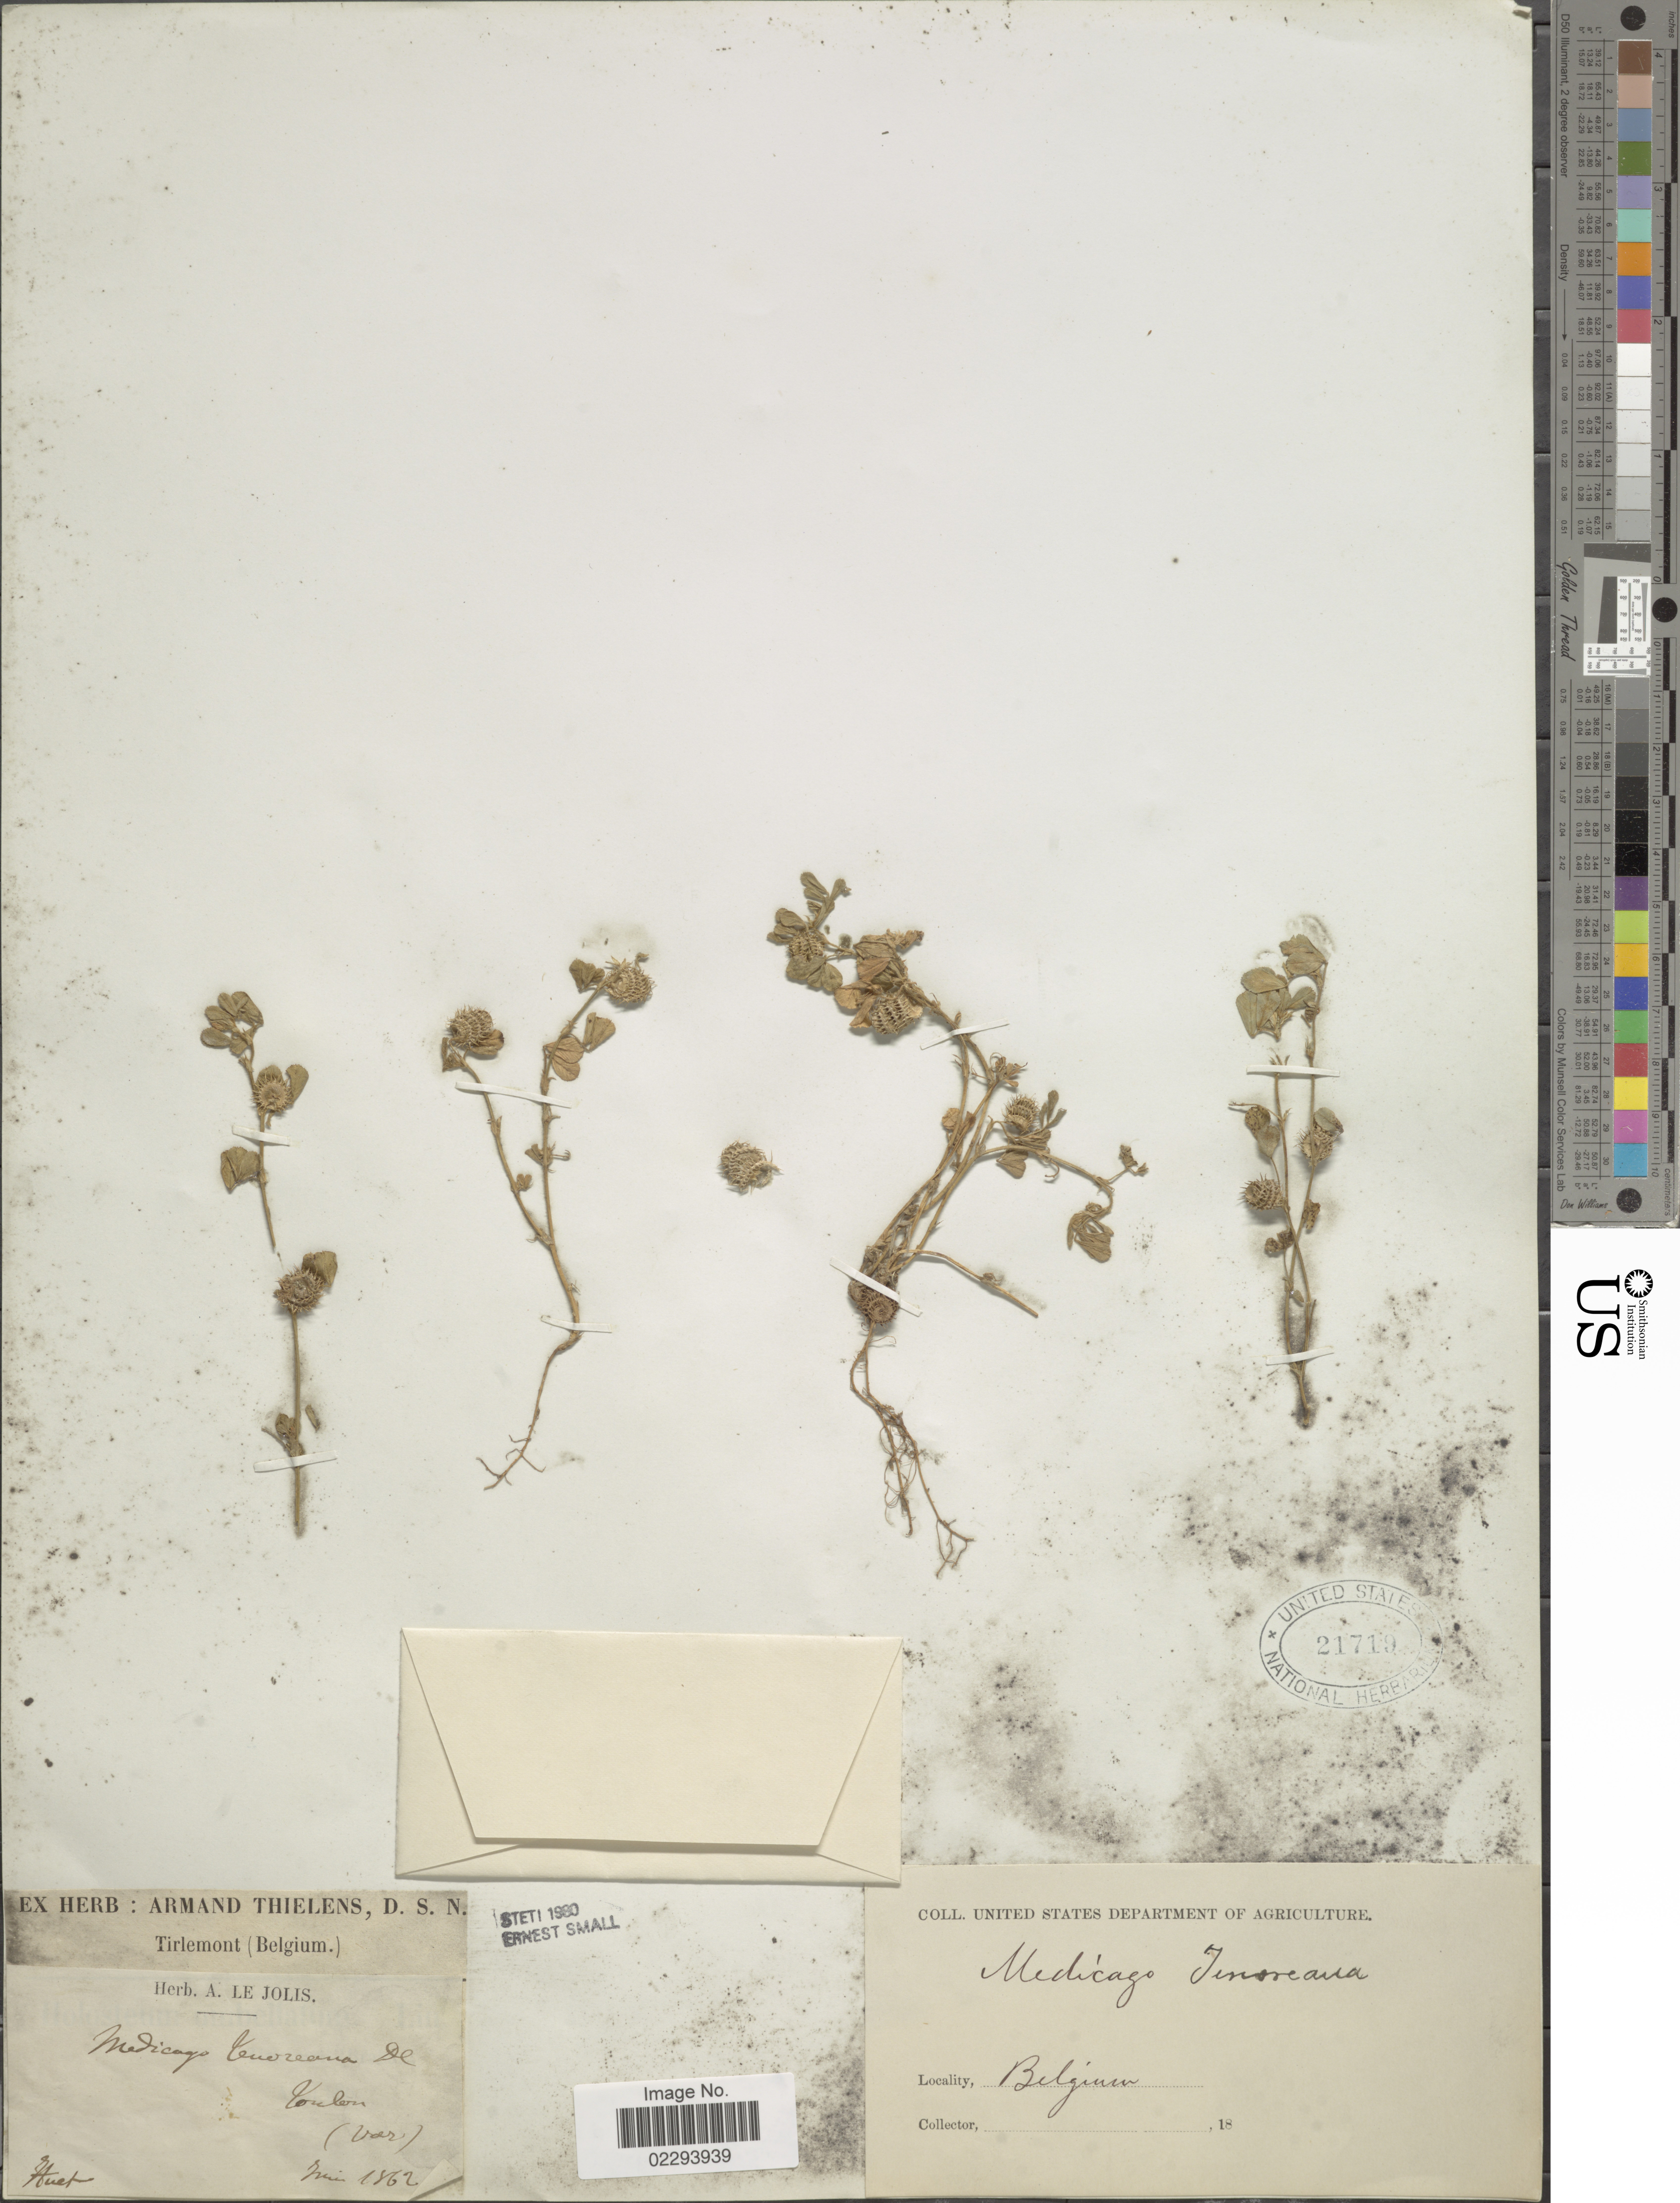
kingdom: Plantae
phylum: Tracheophyta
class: Magnoliopsida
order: Fabales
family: Fabaceae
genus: Medicago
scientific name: Medicago tenoreana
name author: Ser.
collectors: -. Huet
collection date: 1862-06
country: France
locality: Toulon.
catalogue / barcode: US 21719